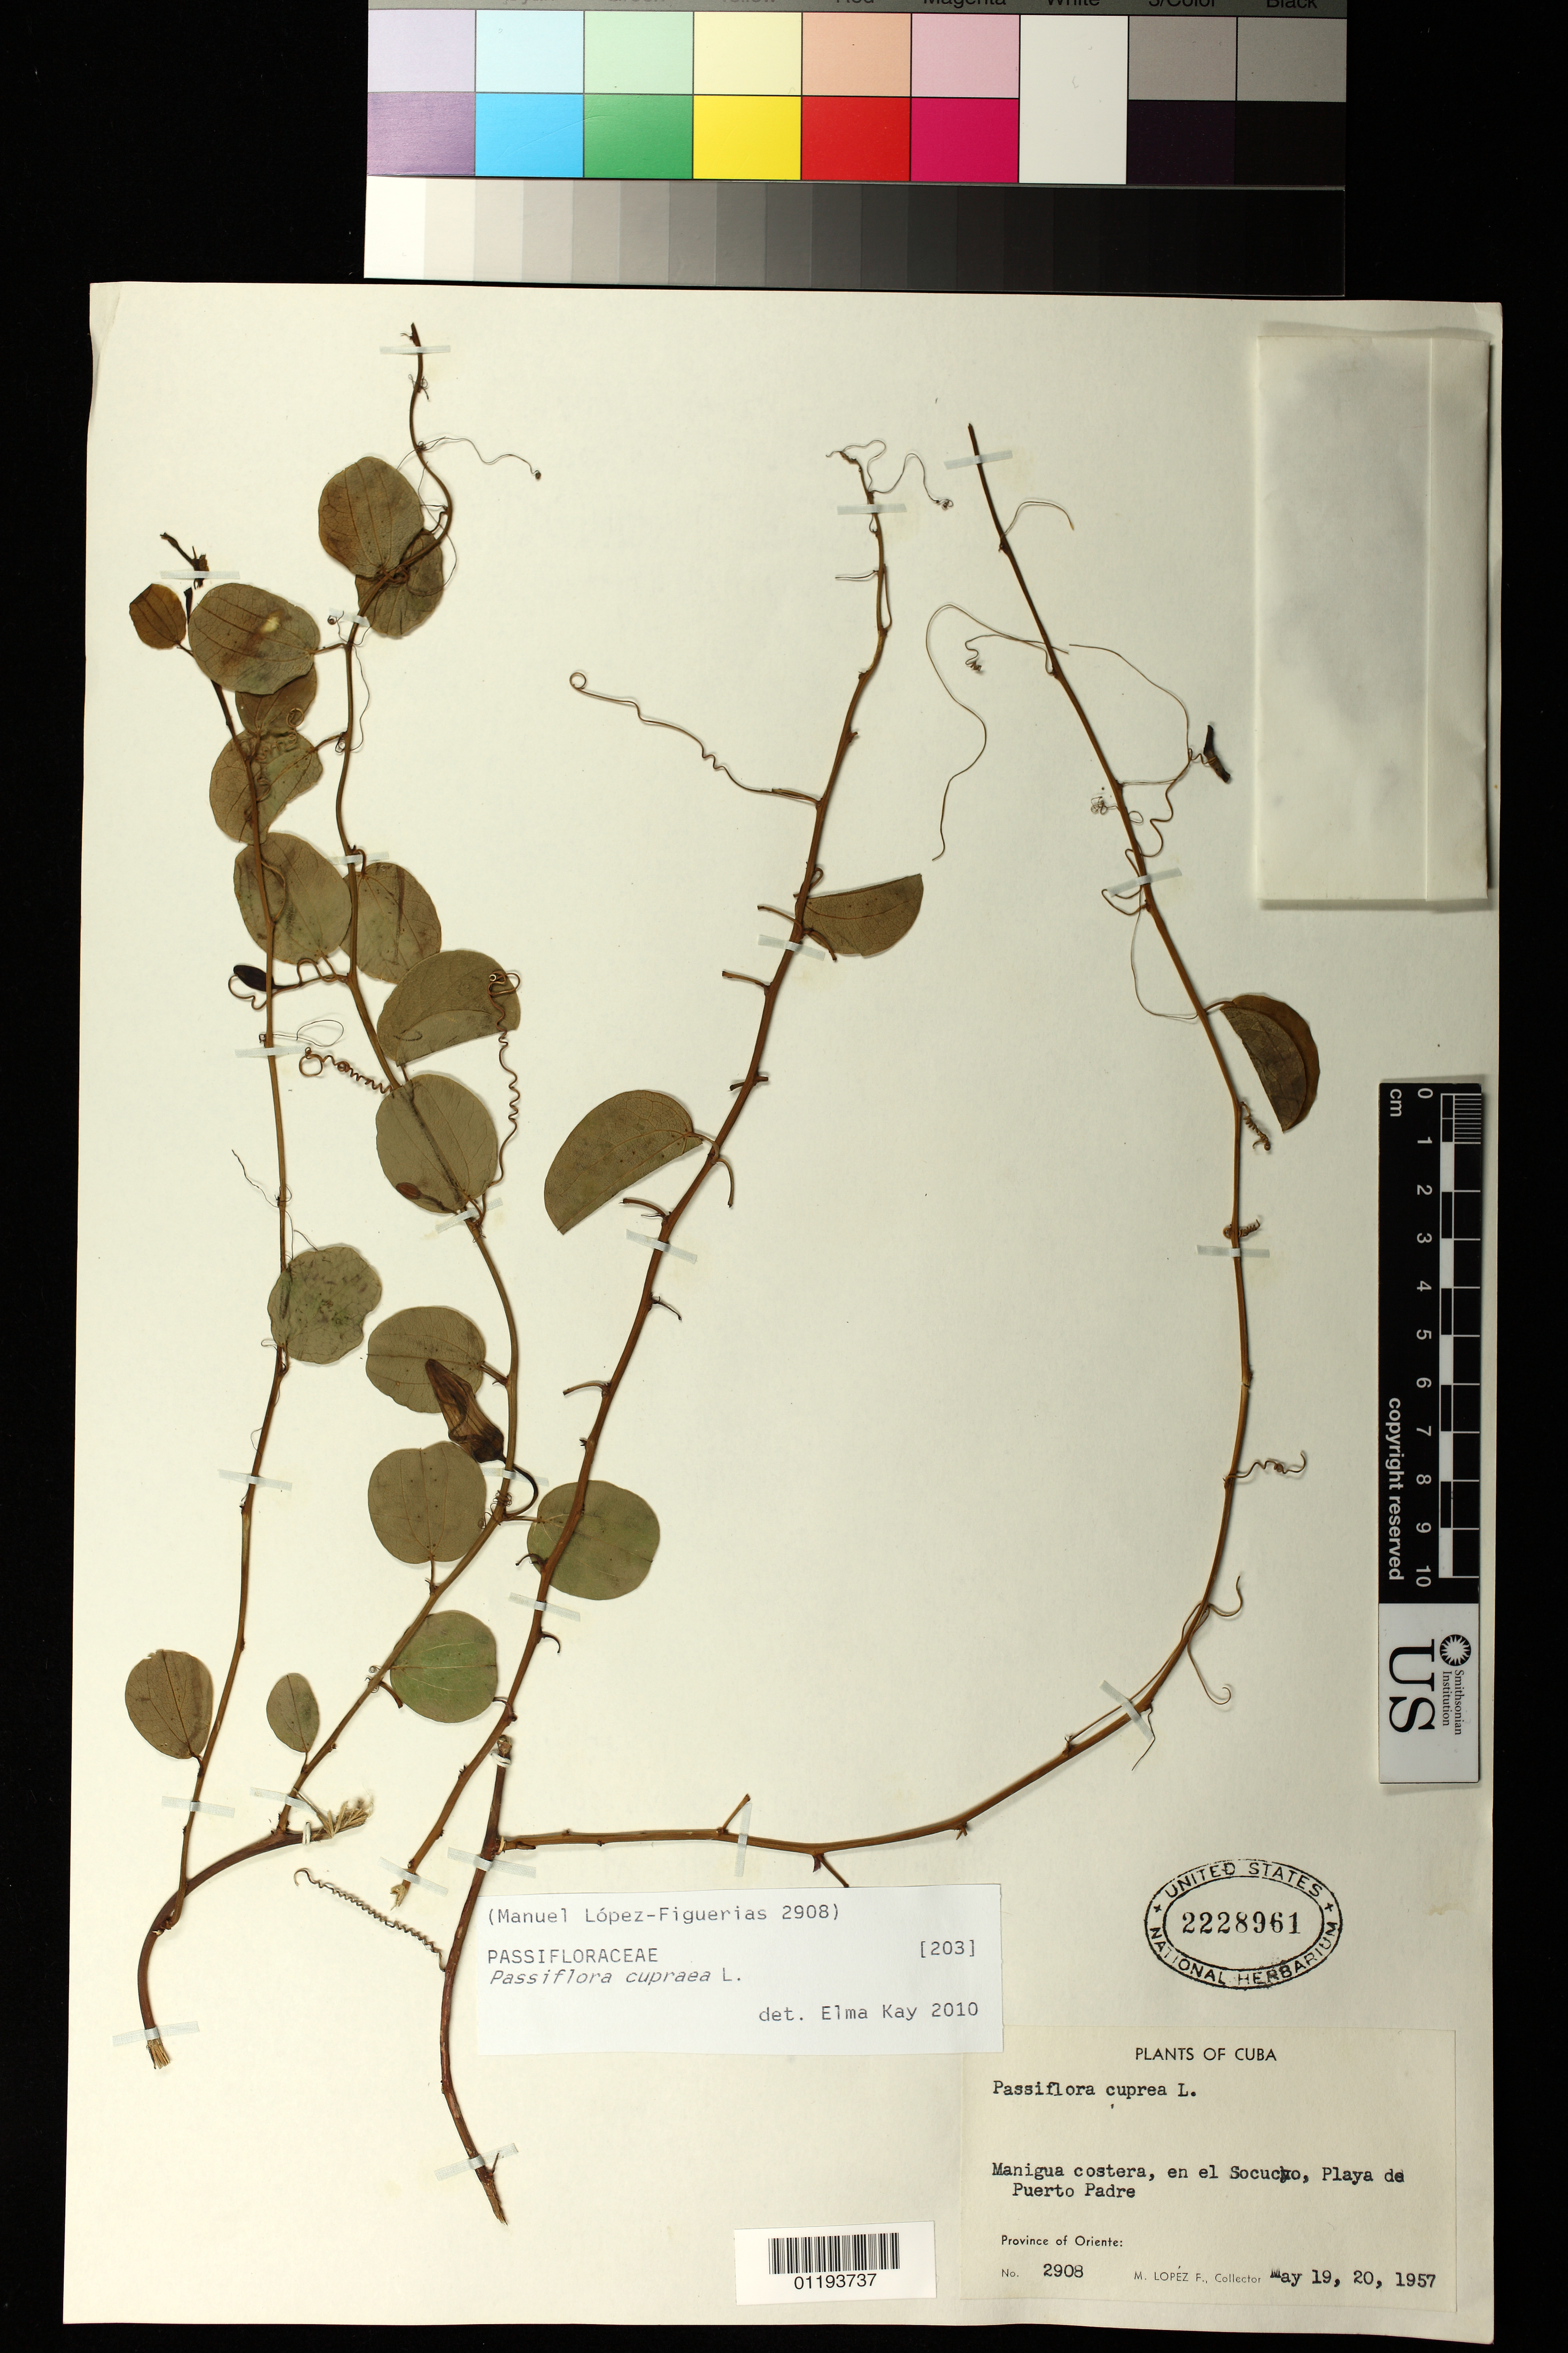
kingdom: Plantae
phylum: Tracheophyta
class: Magnoliopsida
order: Malpighiales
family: Passifloraceae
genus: Passiflora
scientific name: Passiflora cupraea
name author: L.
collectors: M. López Figueiras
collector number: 2908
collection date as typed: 1957 May 19 1957 May 20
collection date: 1957-05-19/1957-05-20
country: Cuba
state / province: Las Tunas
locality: Province of Oriente: Manigua costera en El Socucho, playa de Puerto Padre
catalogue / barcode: US 2228961